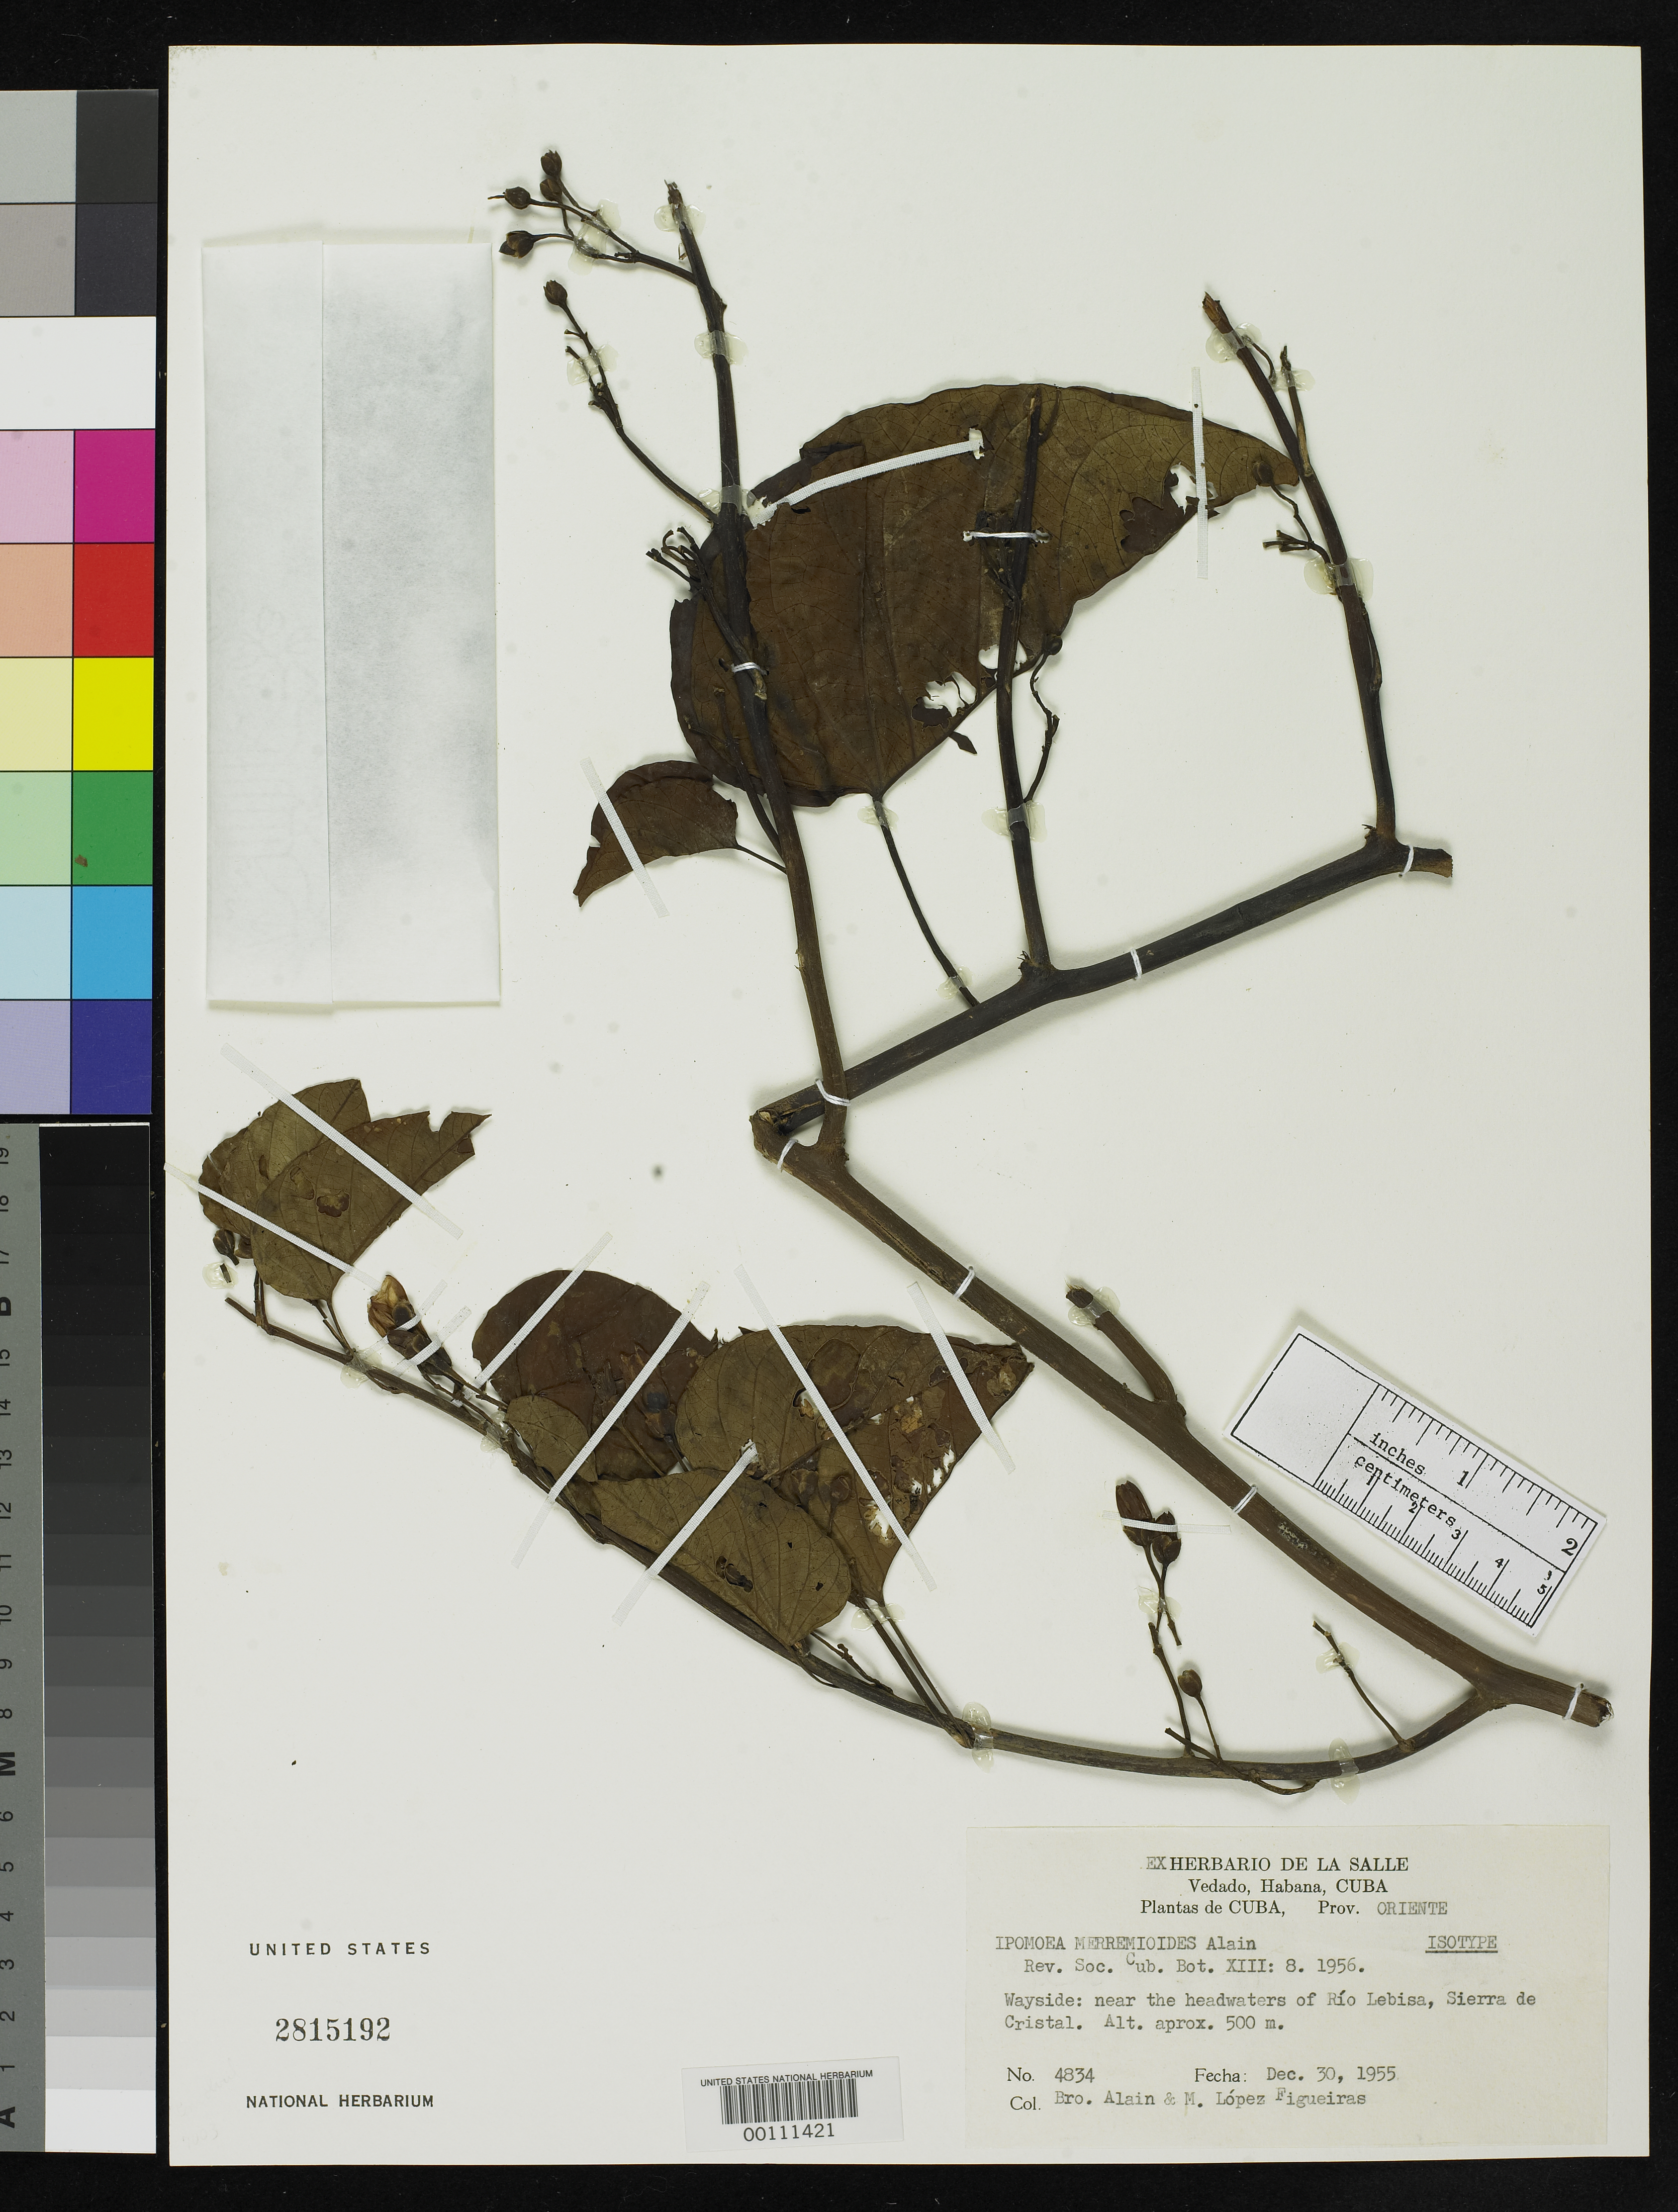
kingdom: Plantae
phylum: Tracheophyta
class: Magnoliopsida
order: Solanales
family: Convolvulaceae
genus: Ipomoea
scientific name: Ipomoea merremioides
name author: Alain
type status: Isotype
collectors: A. H. Liogier & M. López Figueiras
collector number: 4834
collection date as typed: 30 Dec 1955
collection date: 1955-12-30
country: Cuba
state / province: Oriente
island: Greater Antilles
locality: Headwaters of Rio Lebisa, Sierra de Cristal.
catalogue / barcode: US 2815192